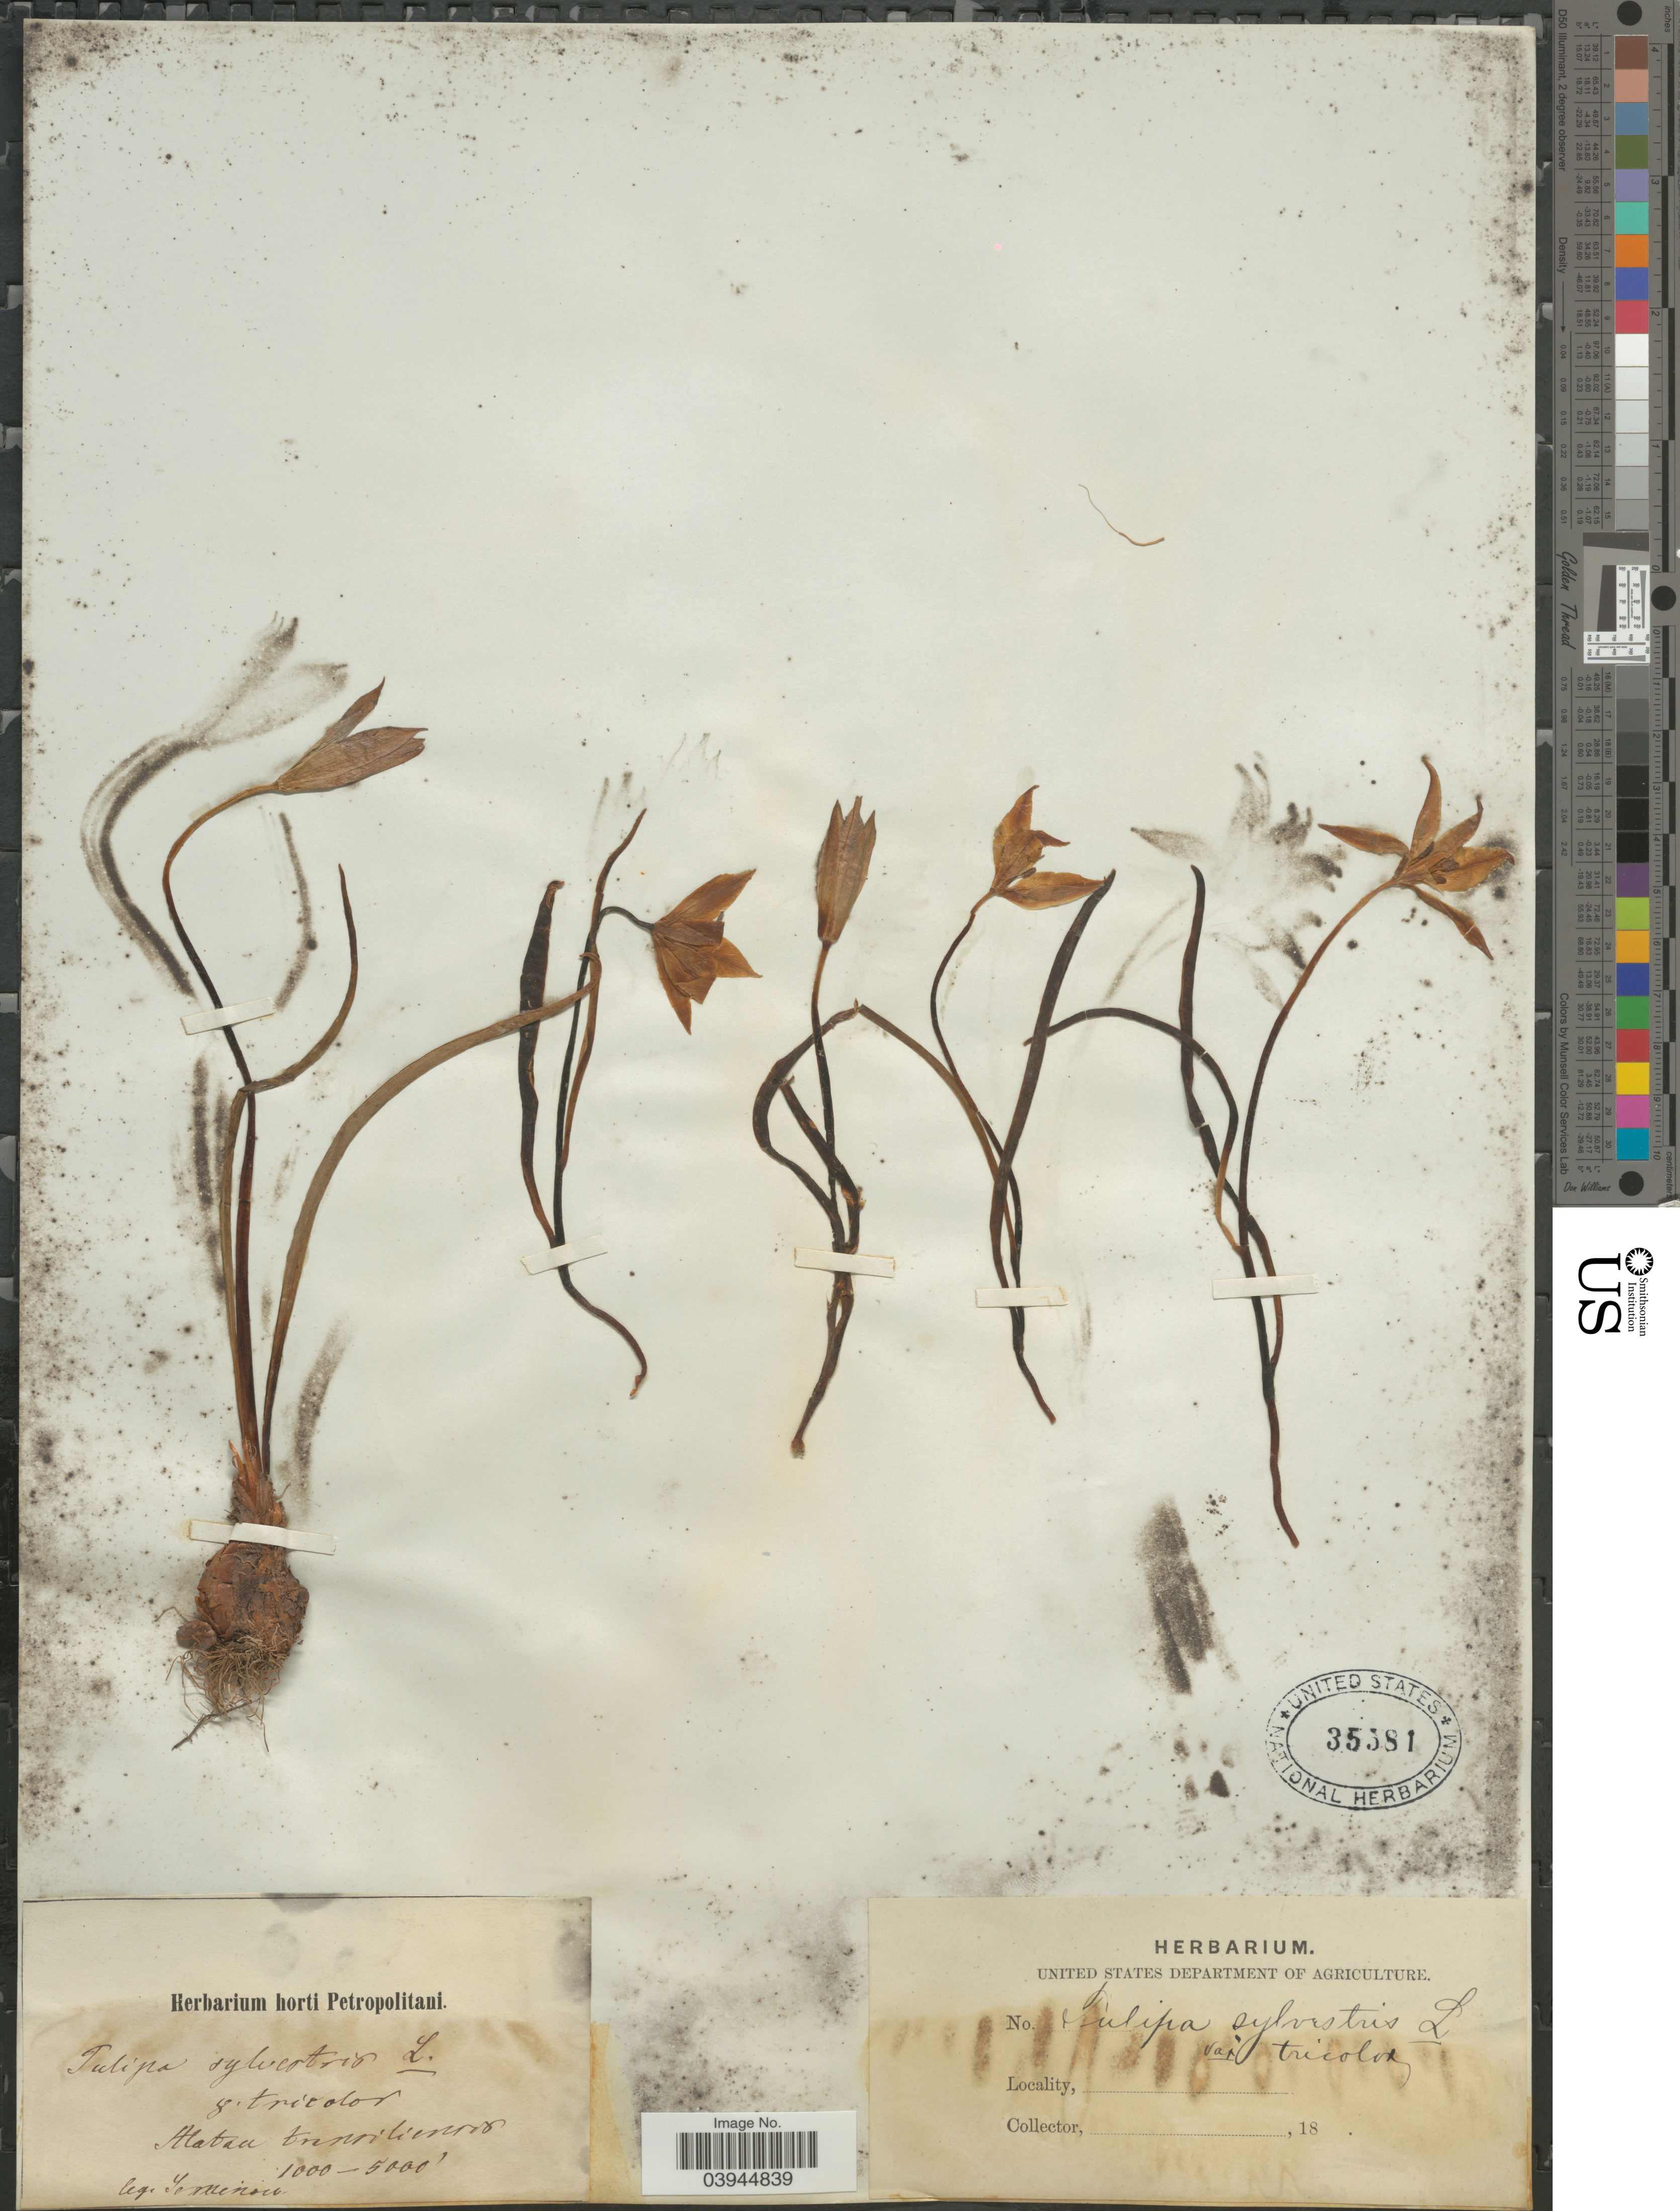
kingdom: Plantae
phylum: Tracheophyta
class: Liliopsida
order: Liliales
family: Liliaceae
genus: Tulipa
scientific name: Tulipa silvestris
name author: L.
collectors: P. P. Semenov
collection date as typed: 18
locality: Alatau transiliensis.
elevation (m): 305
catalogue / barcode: US 35581